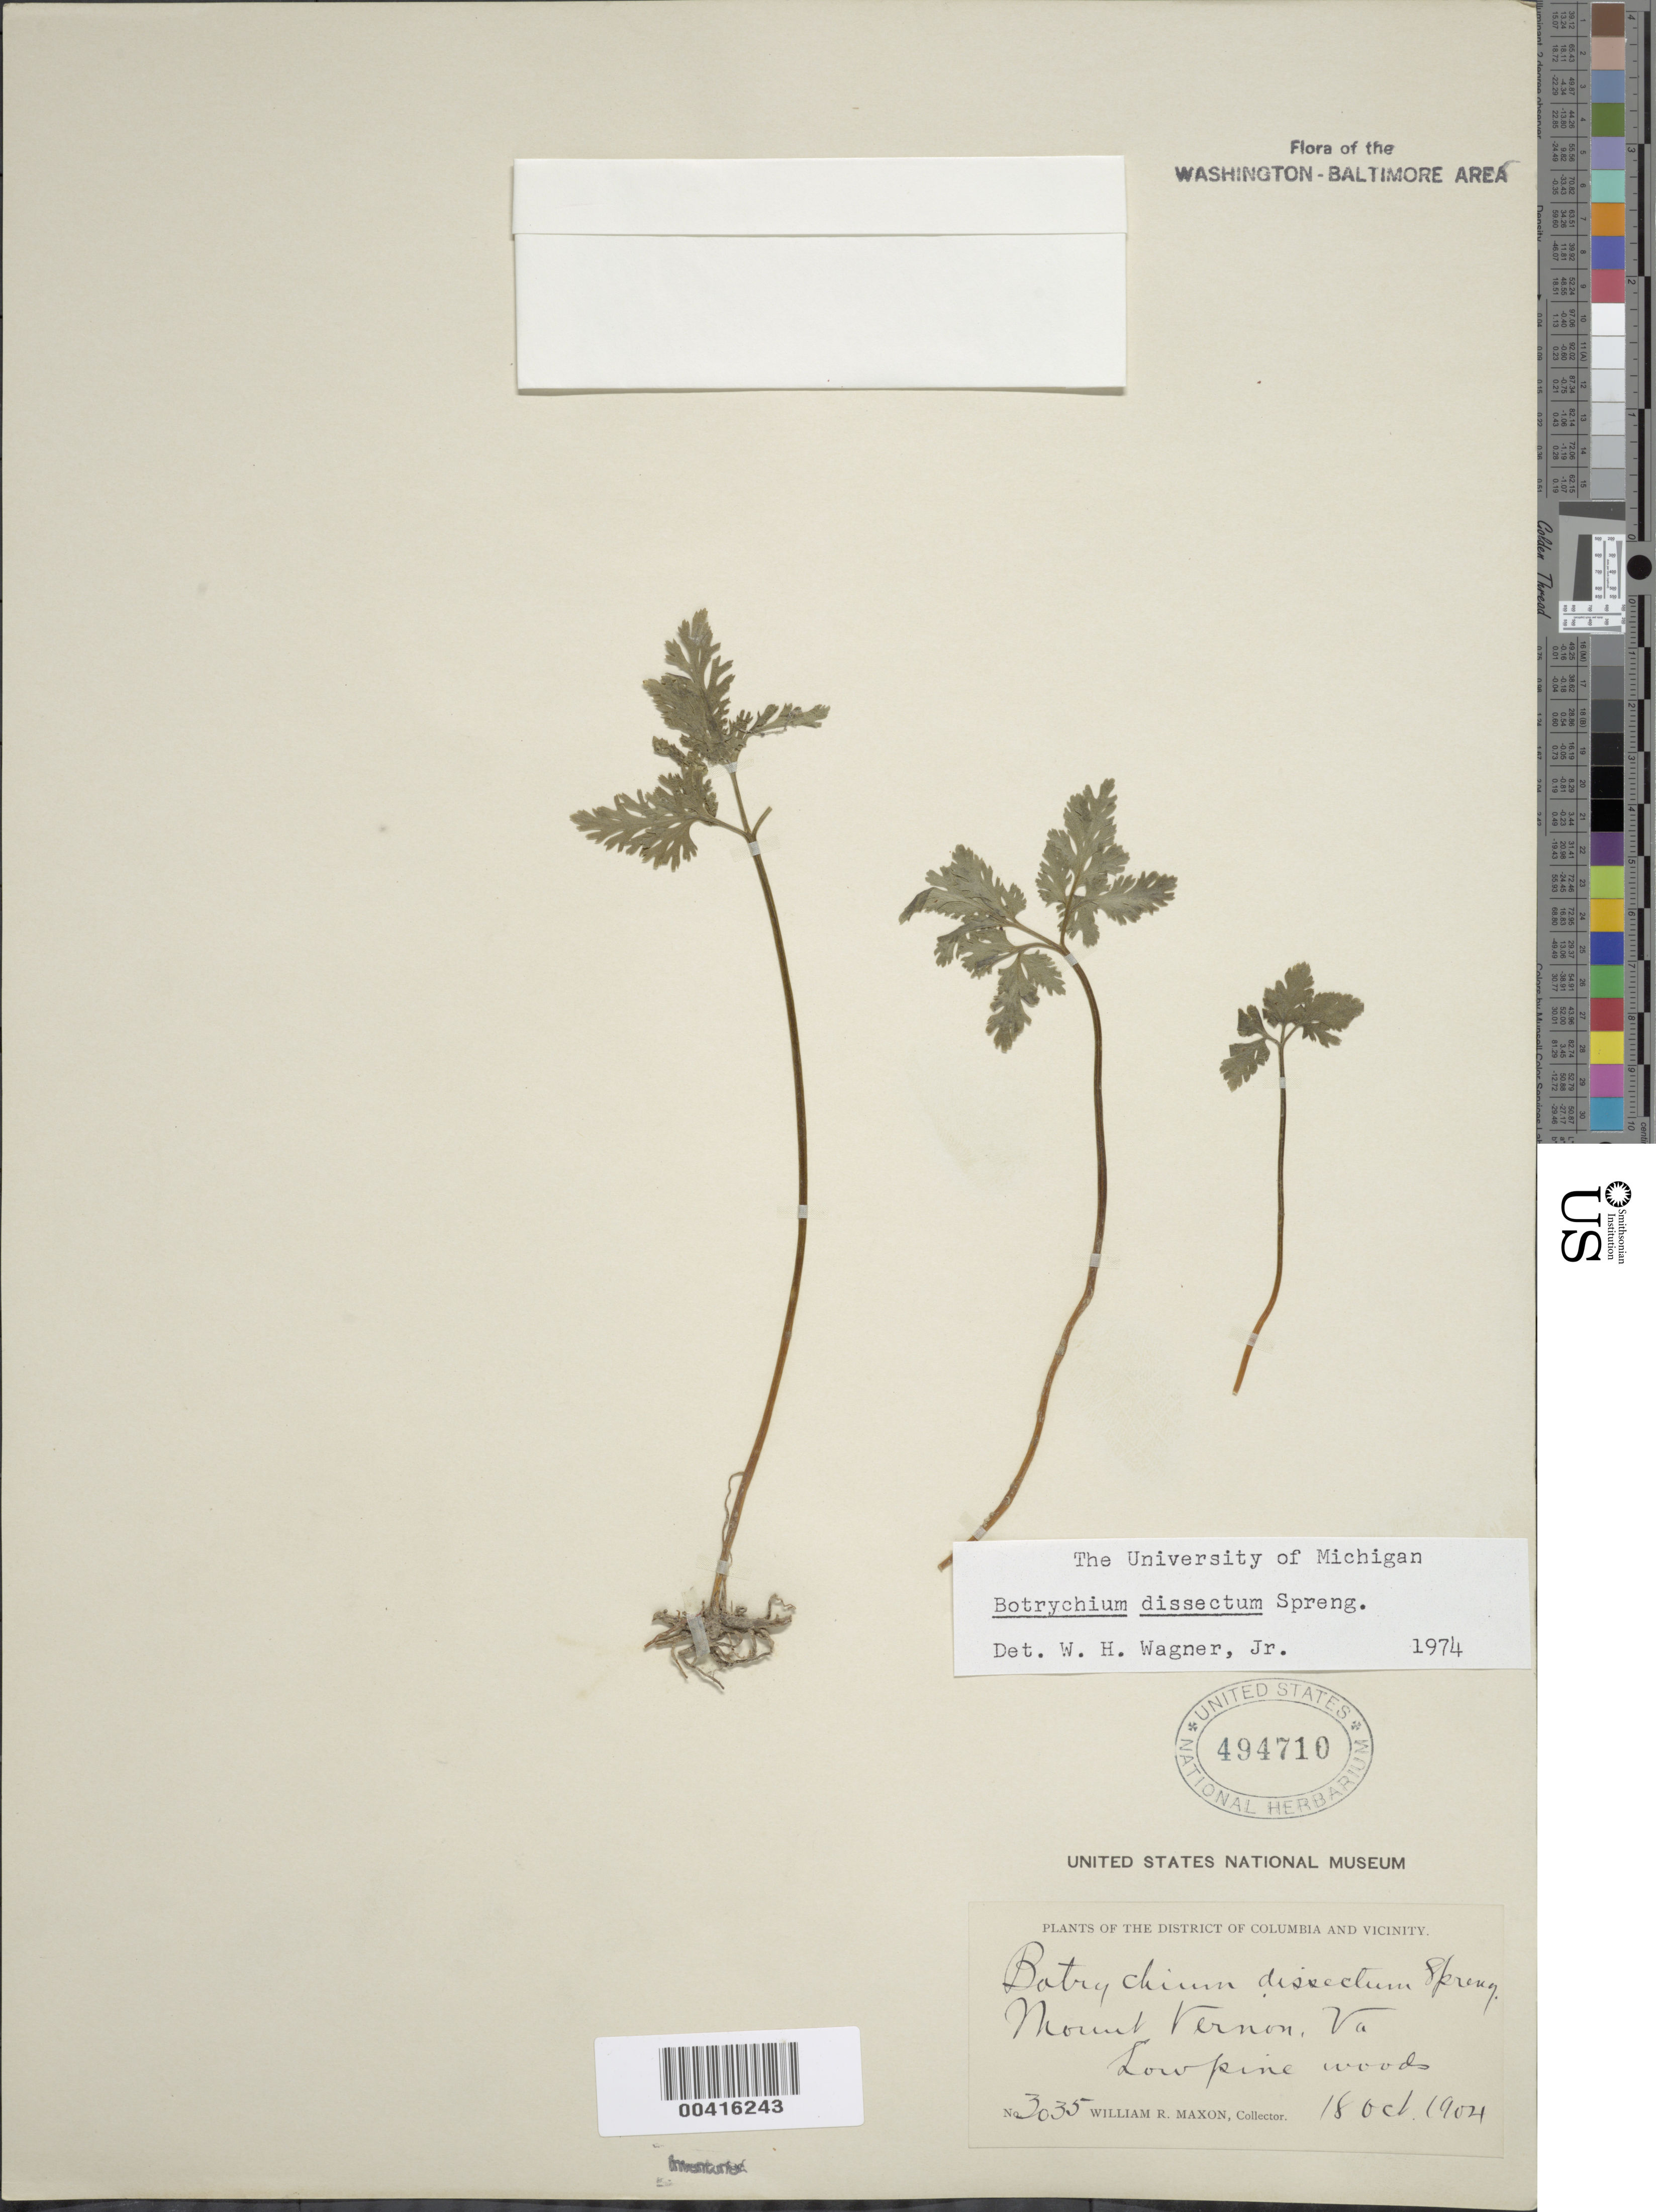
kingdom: Plantae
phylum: Tracheophyta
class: Polypodiopsida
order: Ophioglossales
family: Ophioglossaceae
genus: Botrychium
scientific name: Botrychium dissectum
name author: Spreng.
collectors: W. R. Maxon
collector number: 3035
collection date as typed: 18 Oct 1904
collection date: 1904-10-18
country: United States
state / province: Virginia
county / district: Fairfax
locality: Mount Vernon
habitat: Low pine woods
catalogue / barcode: US 494710